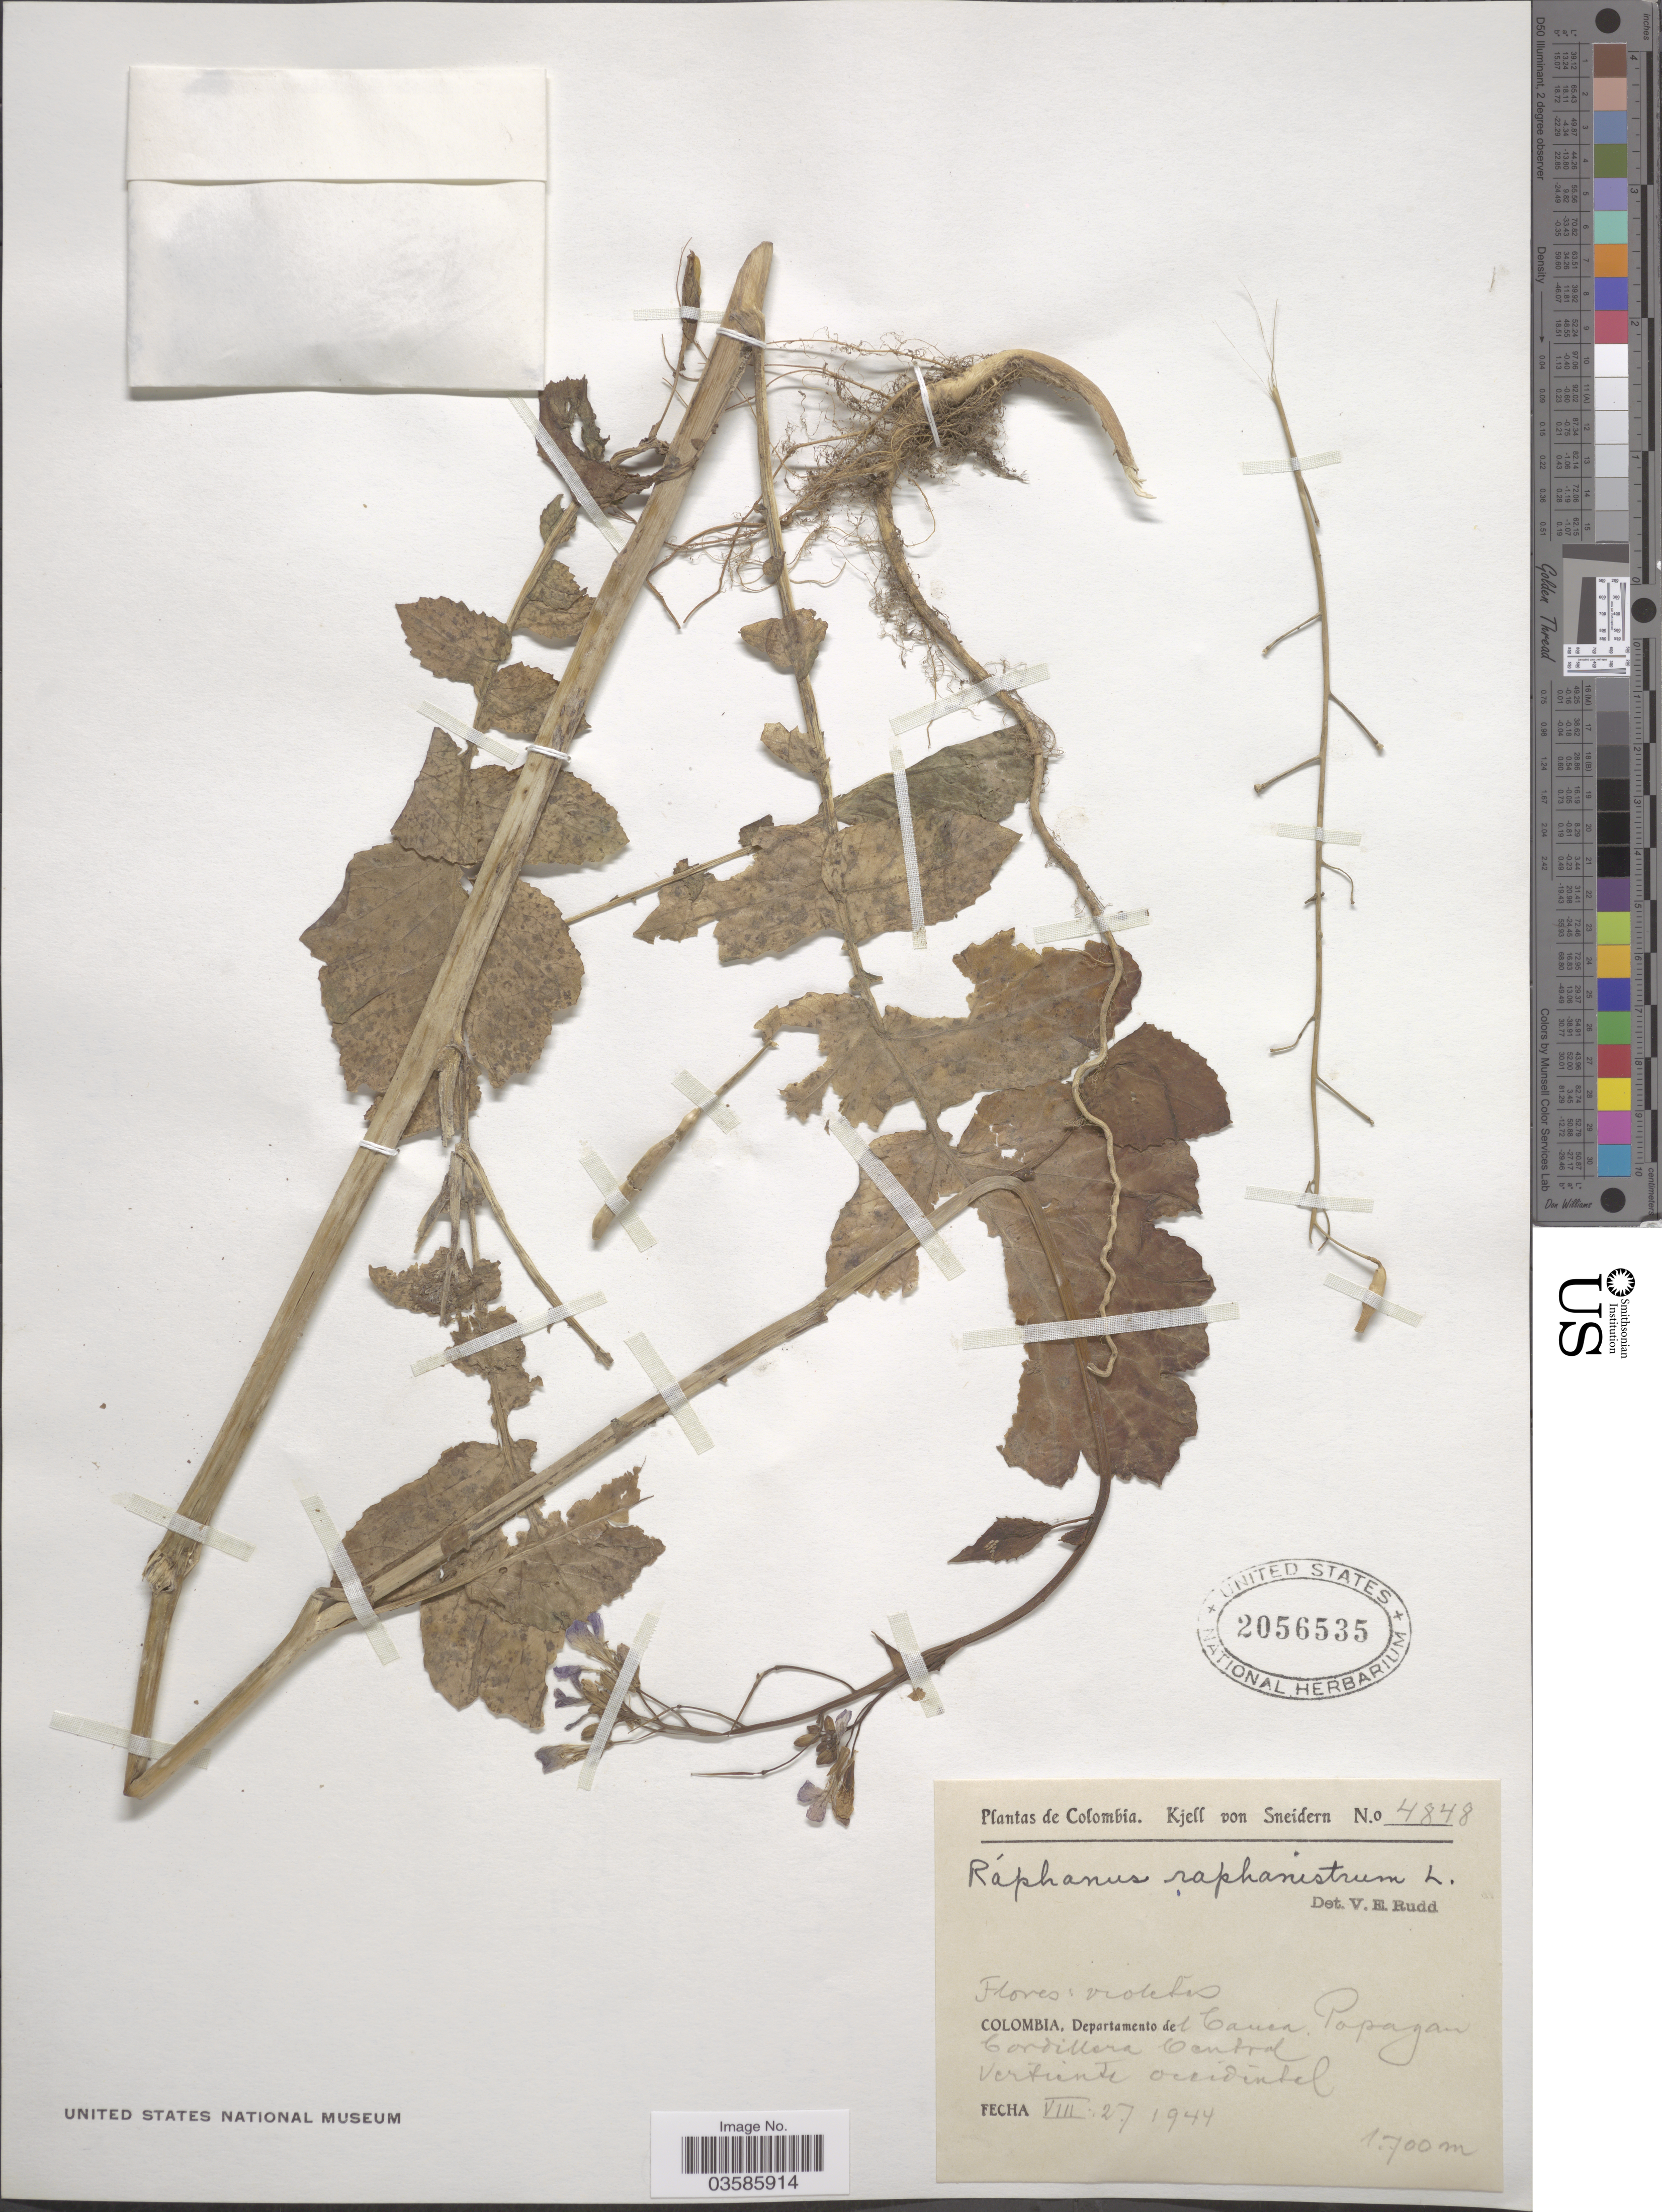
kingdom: Plantae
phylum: Tracheophyta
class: Magnoliopsida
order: Brassicales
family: Brassicaceae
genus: Raphanus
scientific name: Raphanus raphanistrum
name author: L.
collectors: K. von Sneidern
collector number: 4848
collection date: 1944-08-27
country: Colombia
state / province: Cauca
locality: Departamento del Cauca. Popayan. Cordillera Central. Vertiente occidental.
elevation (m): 1700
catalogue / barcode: US 2056535